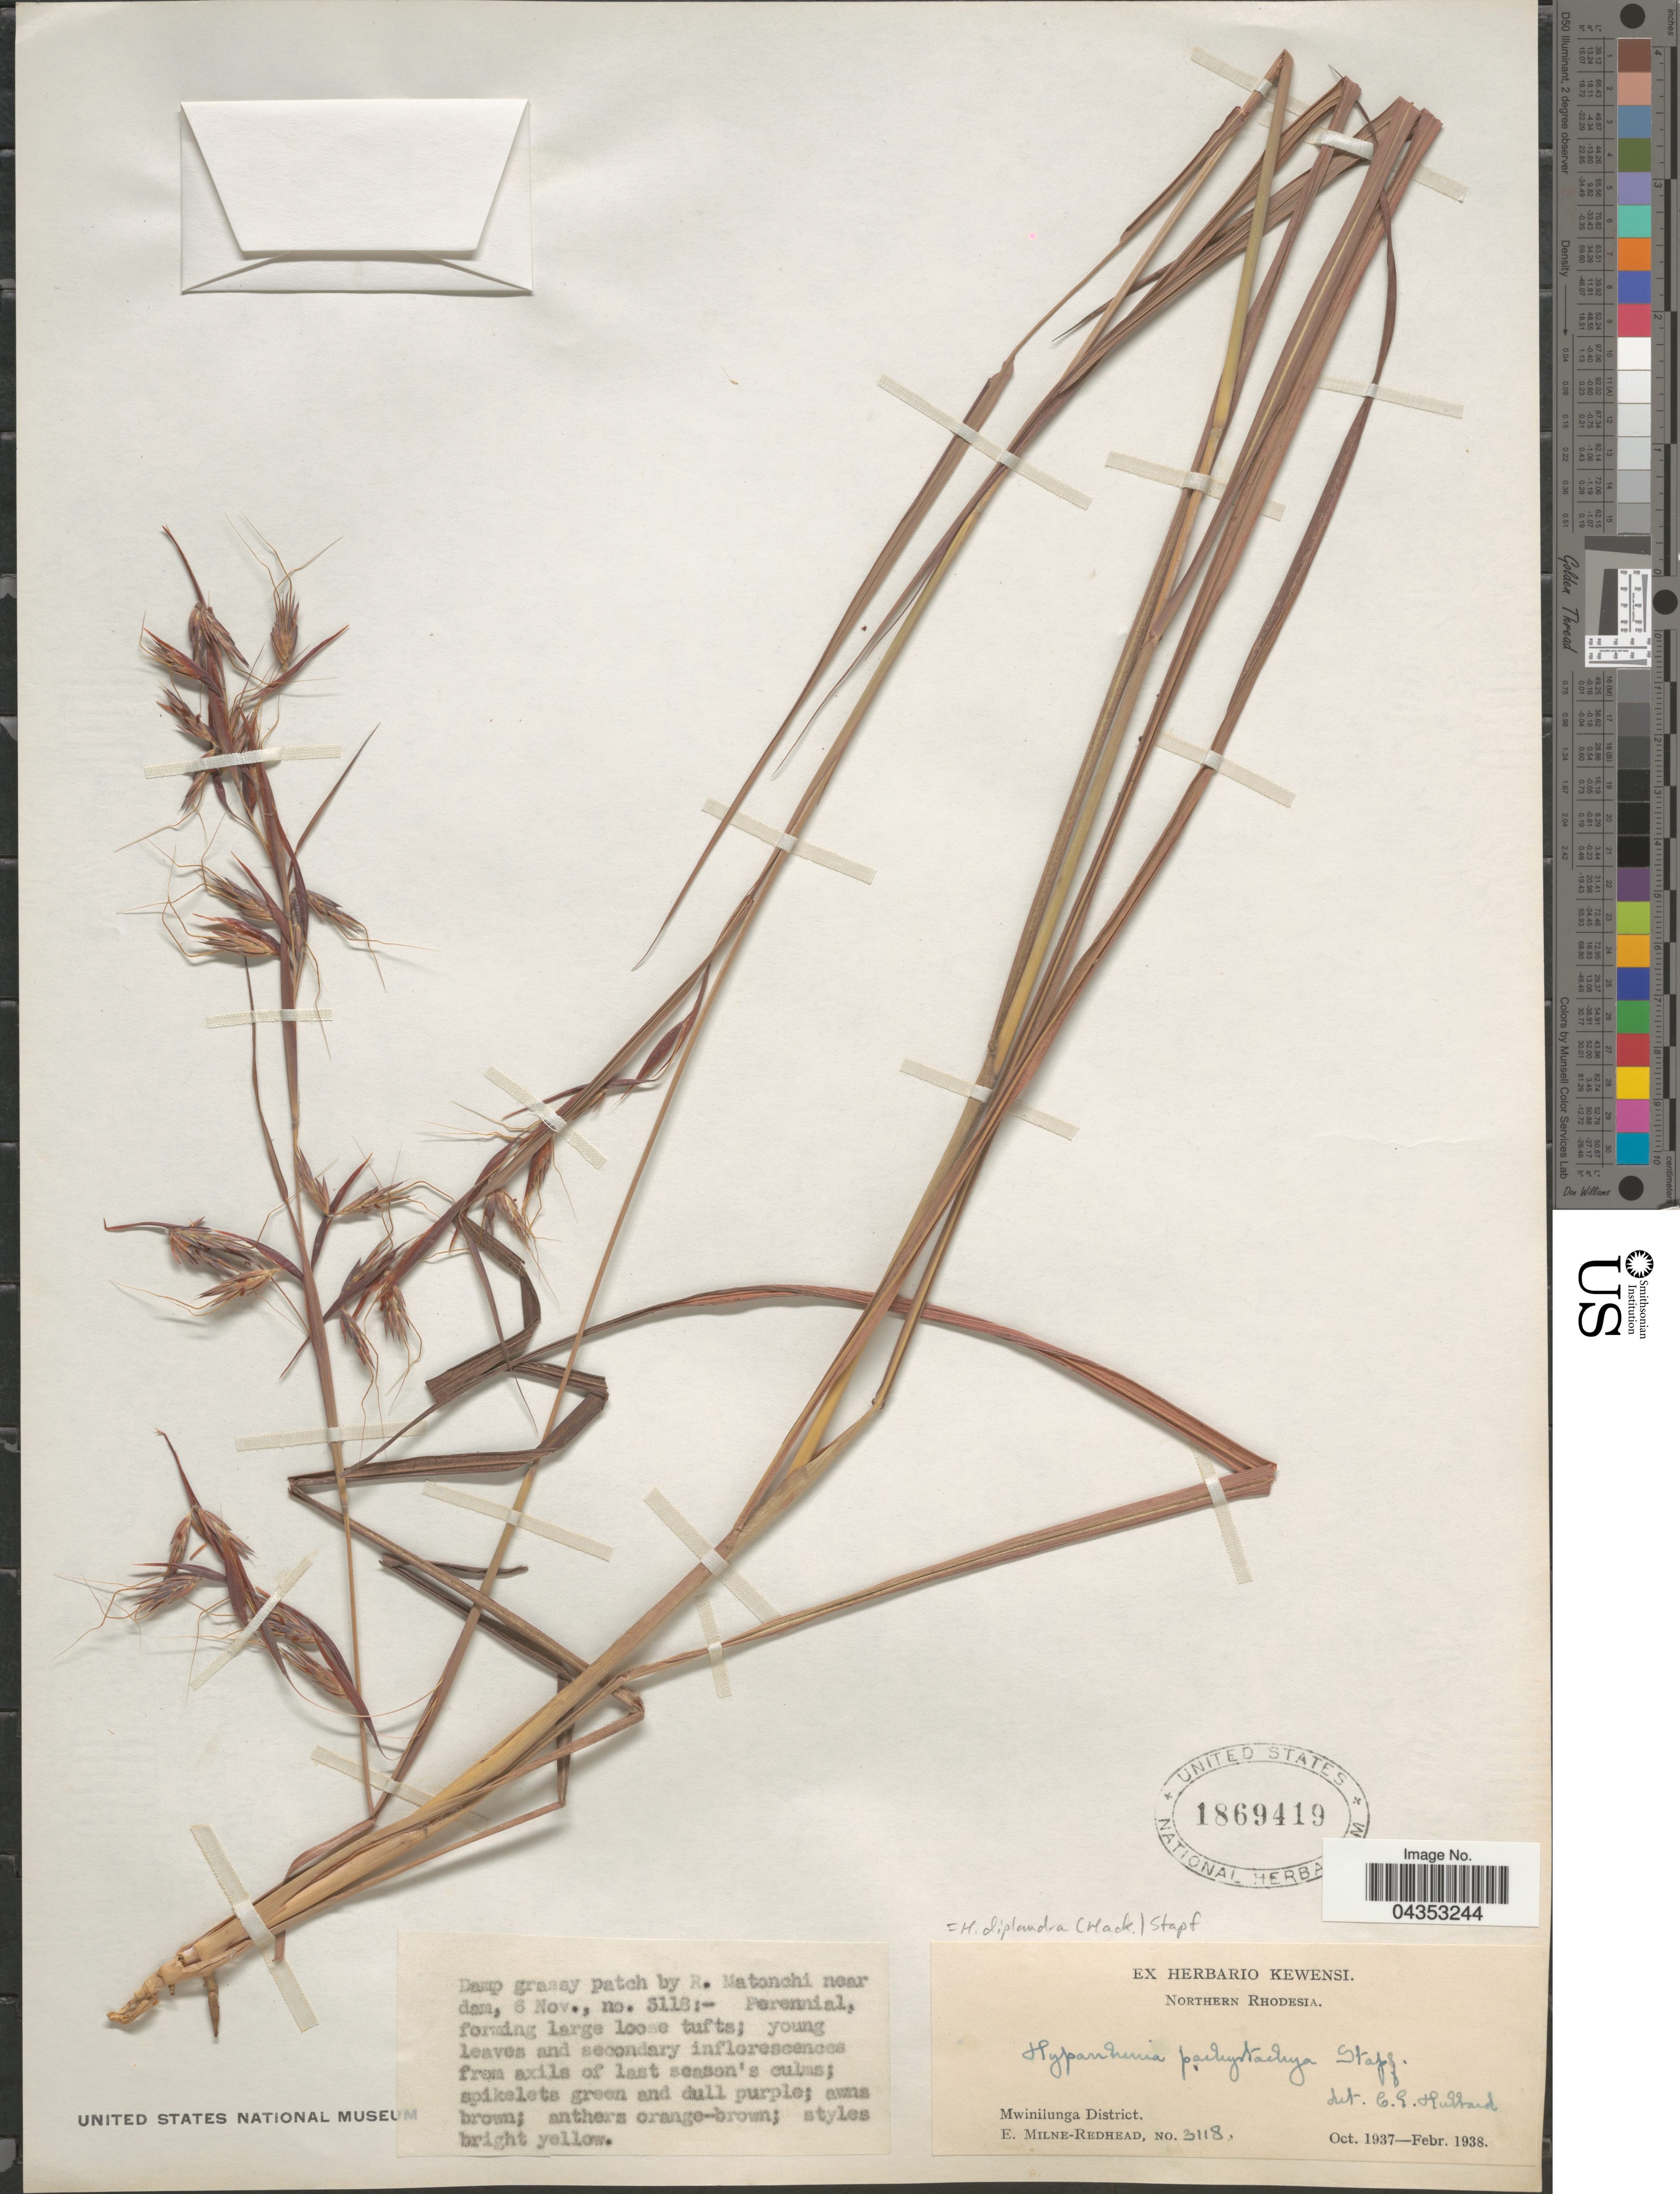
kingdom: Plantae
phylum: Tracheophyta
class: Liliopsida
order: Poales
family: Poaceae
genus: Hyparrhenia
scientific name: Hyparrhenia diplandra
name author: (Hack.) Stapf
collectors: E. W. Milne-Redhead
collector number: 3118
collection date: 1937-11-06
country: Zambia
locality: Damp grassy patch by R. Matonchi near dam. Northern Rhodesia. Mwinilunga District.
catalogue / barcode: US 1869419